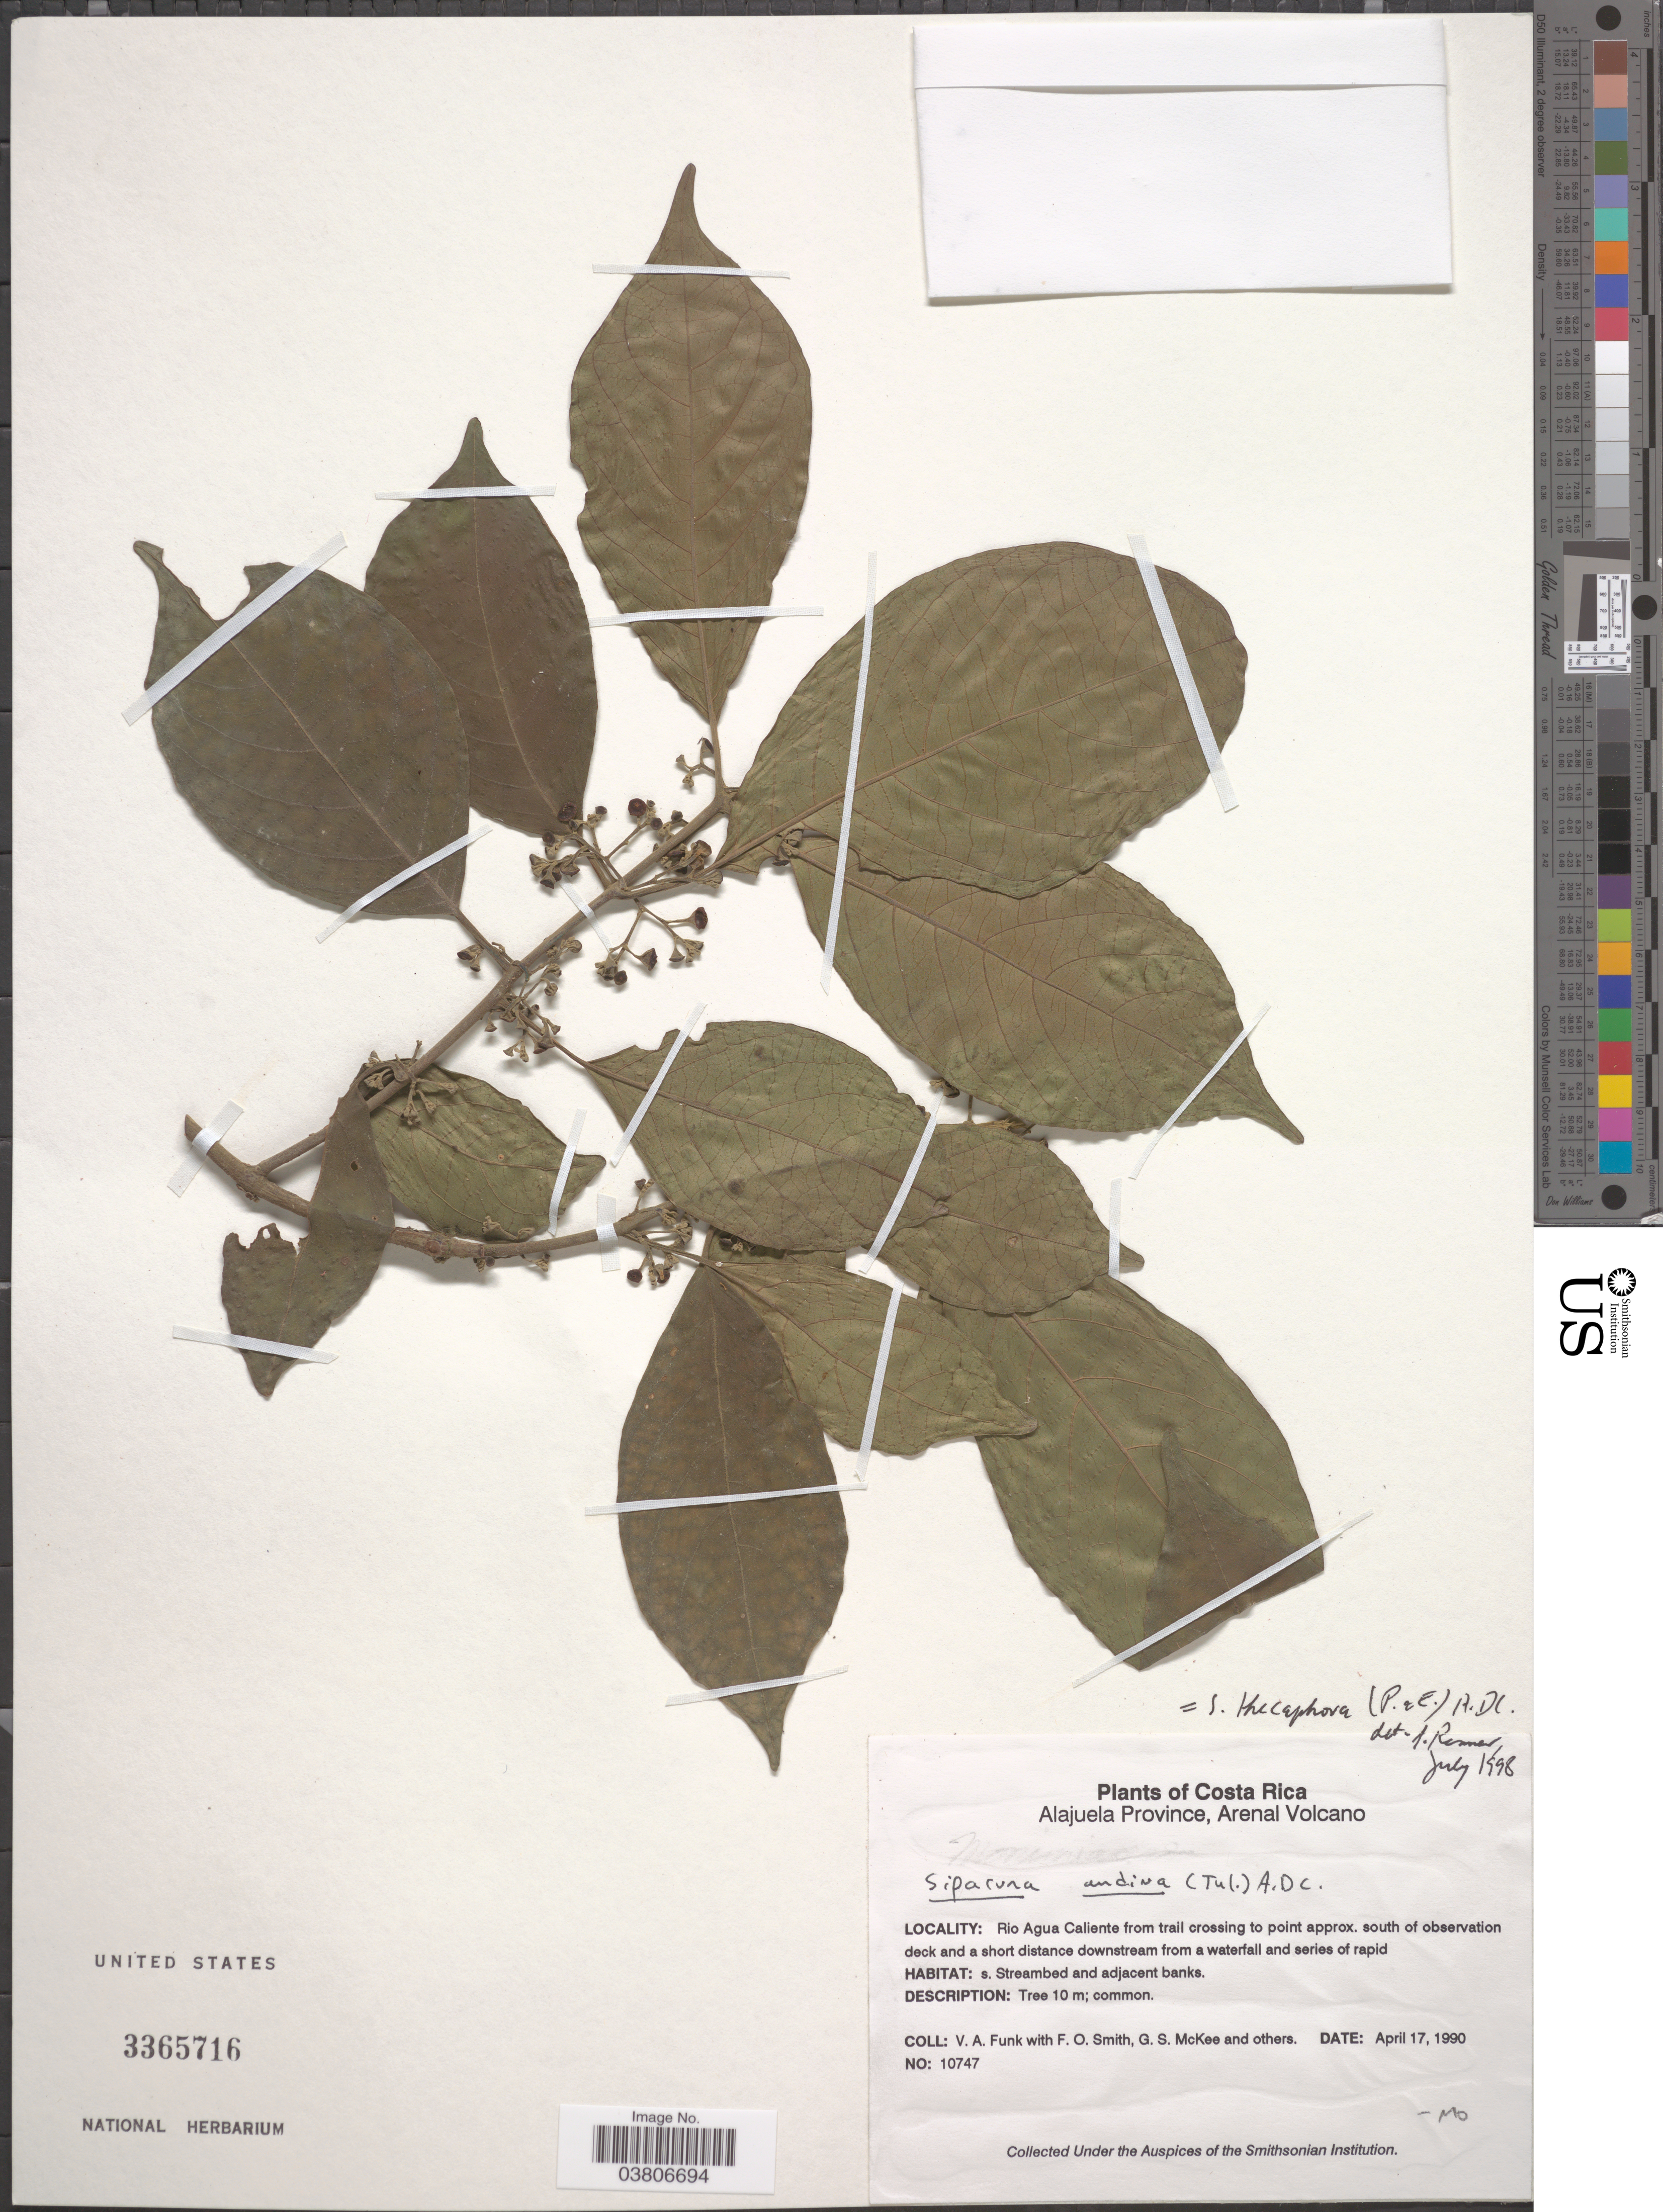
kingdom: Plantae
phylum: Tracheophyta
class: Magnoliopsida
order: Laurales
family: Siparunaceae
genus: Siparuna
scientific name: Siparuna thecaphora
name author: (Poepp. & Endl.) A. DC.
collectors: V. Funk, F. Smith, G. S. McKee & et al.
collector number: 10747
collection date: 1990-04-17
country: Costa Rica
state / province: Alajuela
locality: Arenal Volcano. Rio Agua Caliente from trail crossing to point approx. south of observation deck and a short distance downstream from a waterfall and series of rapid.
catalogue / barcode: US 3365716